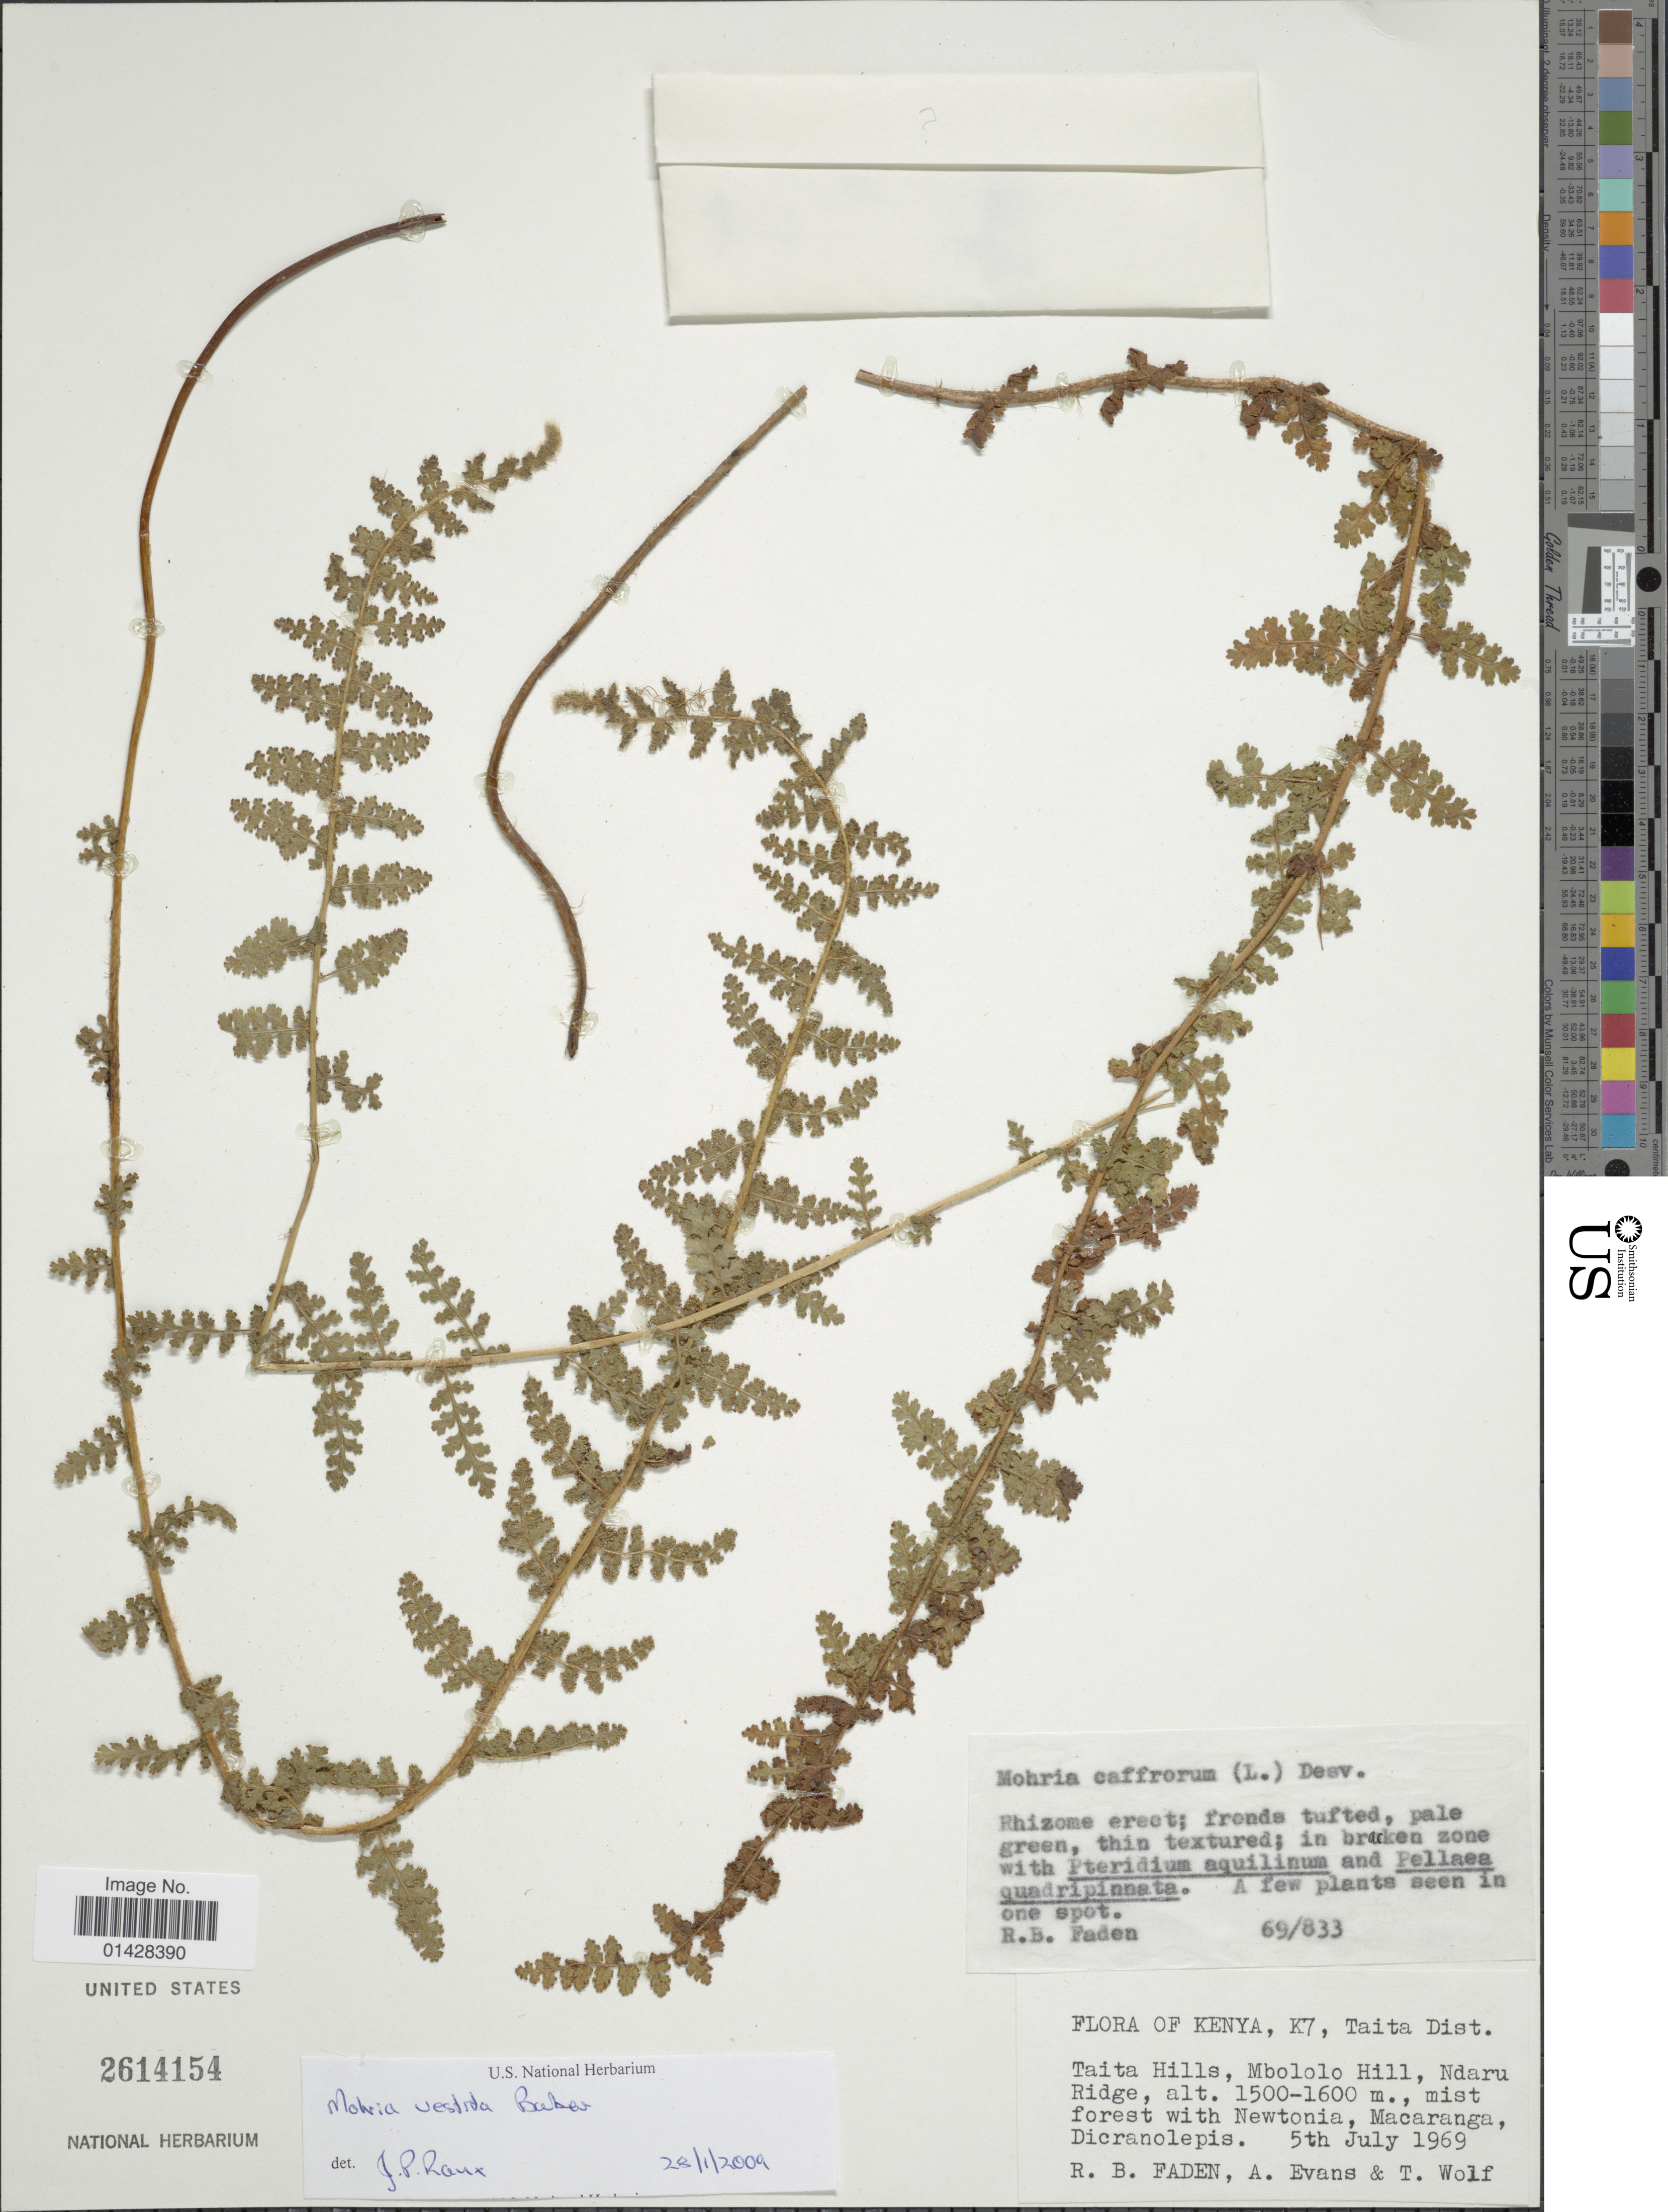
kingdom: Plantae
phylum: Tracheophyta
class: Polypodiopsida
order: Schizaeales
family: Anemiaceae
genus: Anemia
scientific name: Anemia vestita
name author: (Baker) Christenh.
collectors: R. B. Faden, A. Evans & T. Wolf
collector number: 69/833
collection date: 1969-07-05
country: Kenya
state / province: Taita Taveta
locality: K7, Taita Dist, Taita Hills, Mbololo Hill, Ndaru Ridge., mist forest with Newtonia, Macaranga, Dicranolepis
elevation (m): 1500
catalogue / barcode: US 2614154